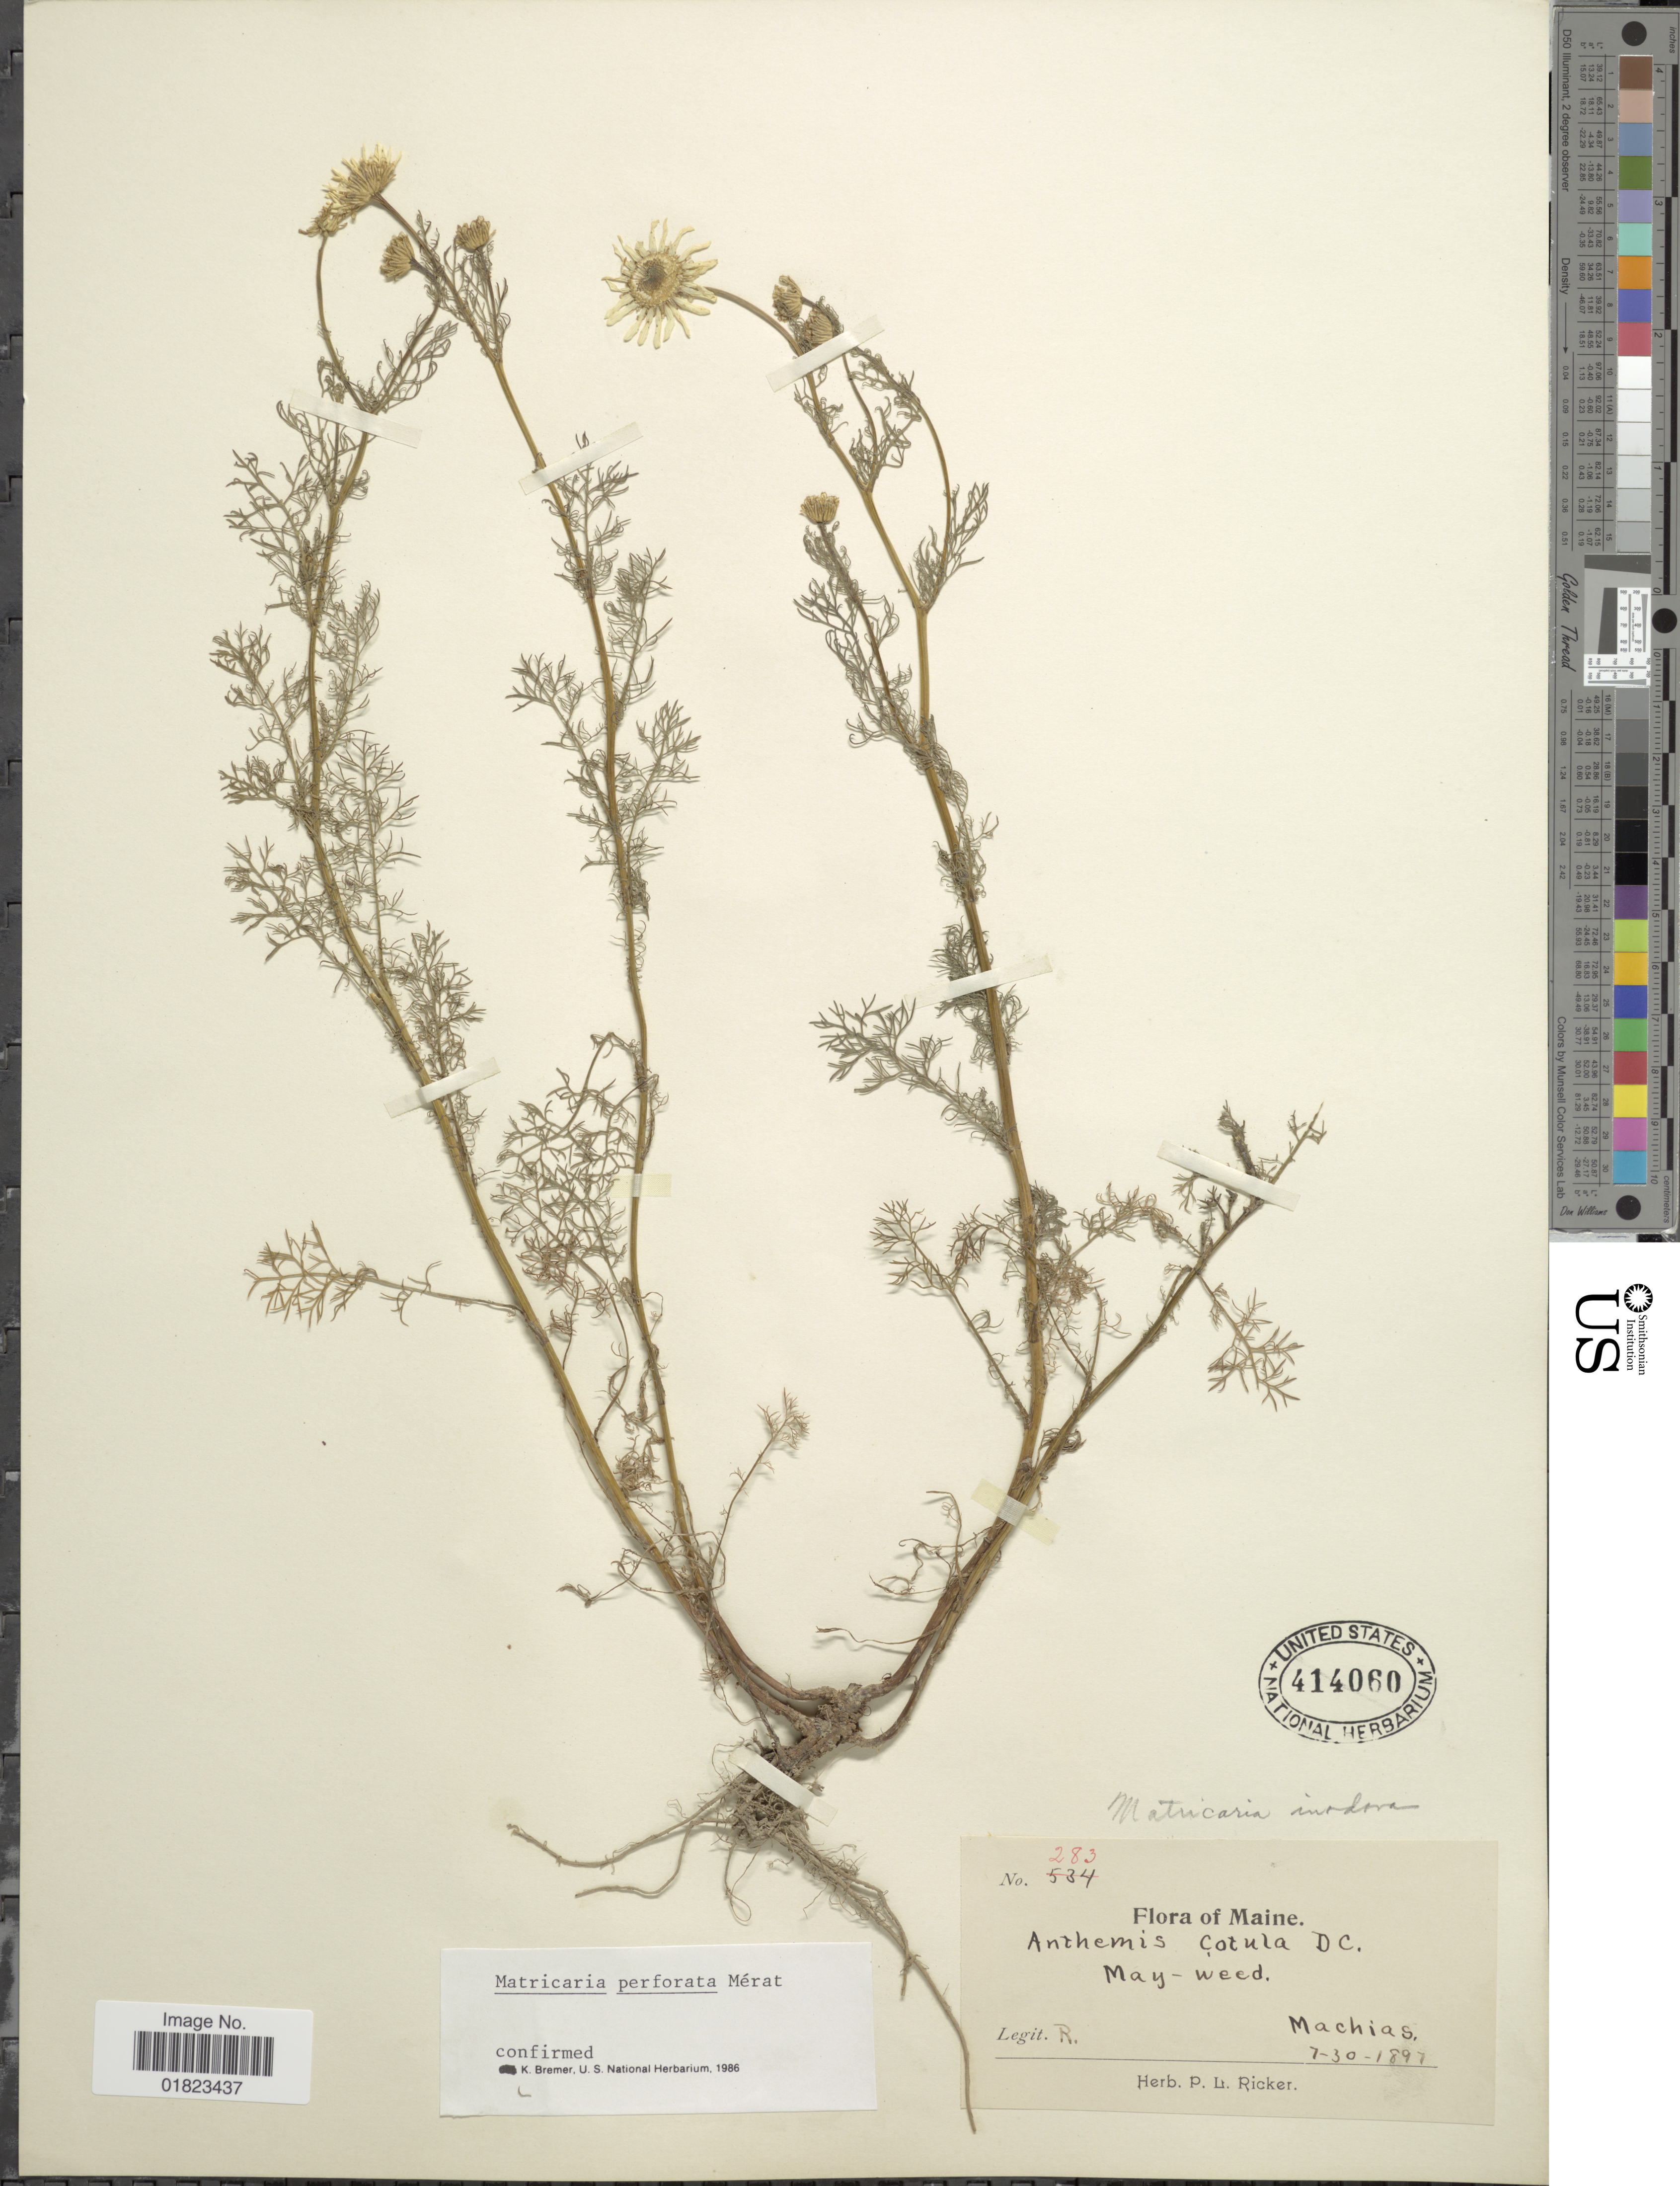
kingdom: Plantae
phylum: Tracheophyta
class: Magnoliopsida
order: Asterales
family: Asteraceae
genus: Tripleurospermum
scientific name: Tripleurospermum perforatum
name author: (Mérat) Laínz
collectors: P. Ricker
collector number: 283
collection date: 1897-07-30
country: United States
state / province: Maine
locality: Maine, Machias.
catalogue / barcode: US 414060